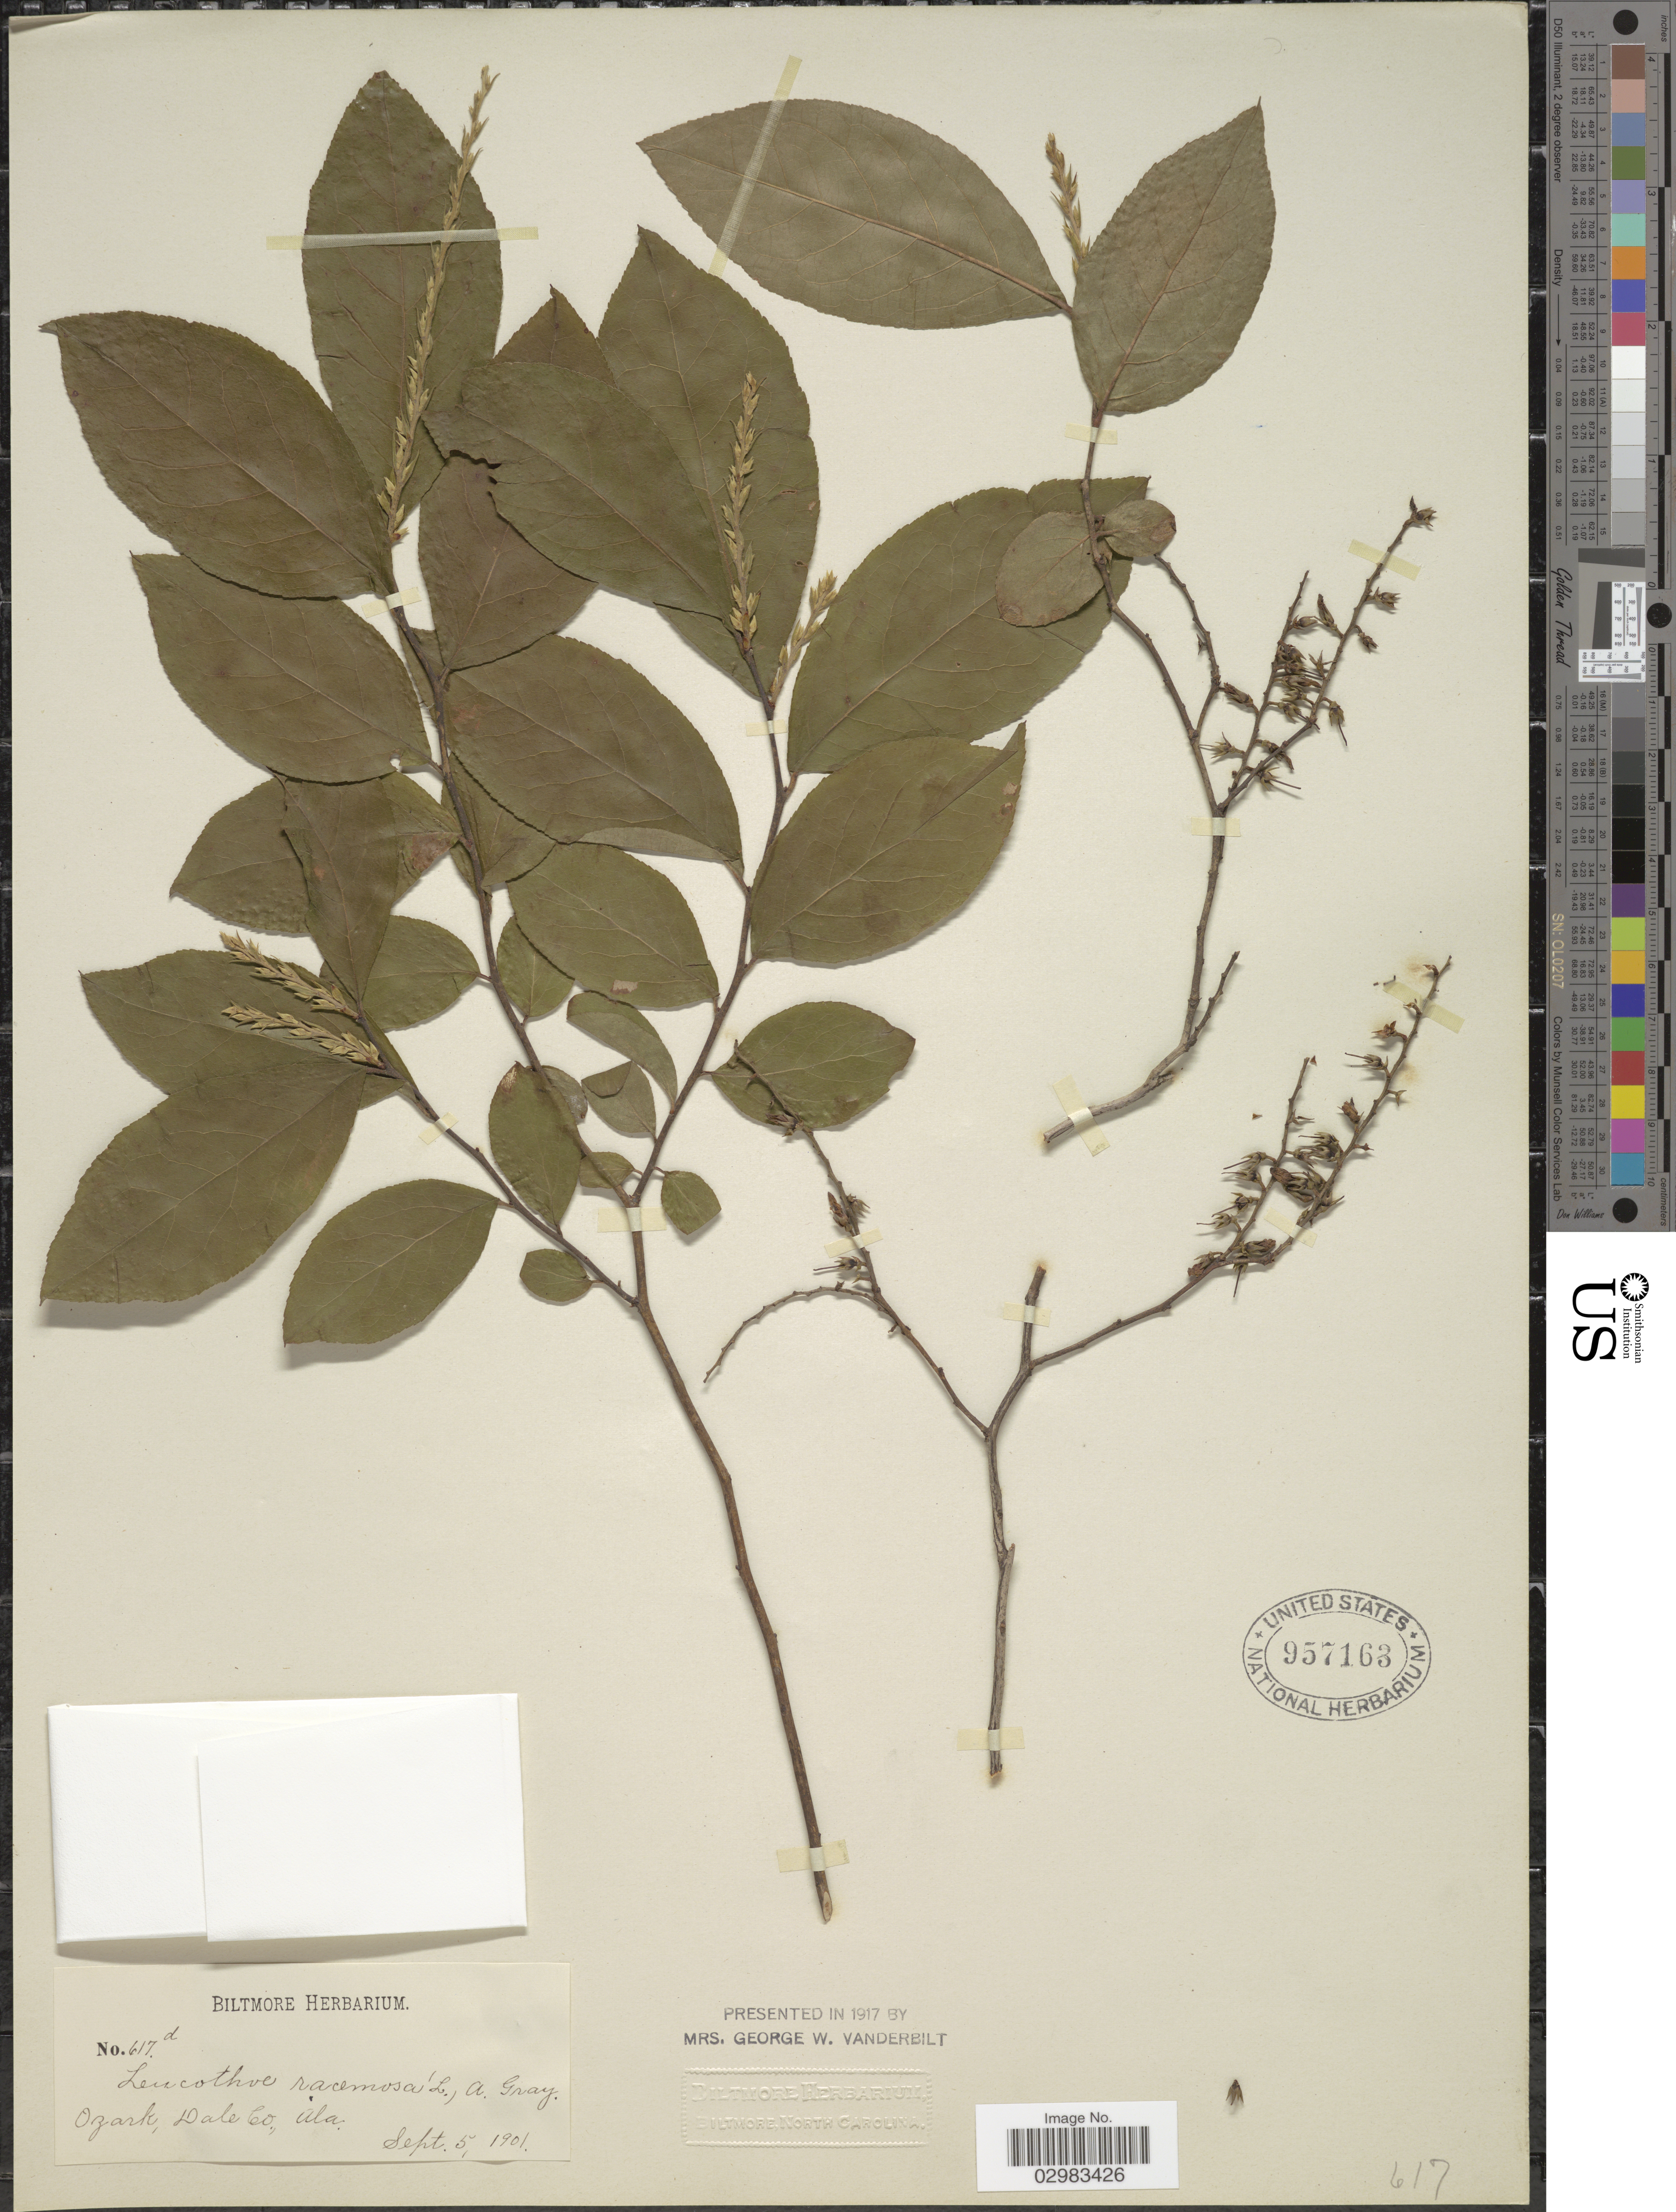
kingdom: Plantae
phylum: Tracheophyta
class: Magnoliopsida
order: Ericales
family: Ericaceae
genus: Leucothoe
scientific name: Leucothoë racemosa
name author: (L.) A. Gray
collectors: ex herb. Biltmore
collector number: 617d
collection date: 1901-09-05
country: United States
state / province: Alabama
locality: Ozark, Dale Co.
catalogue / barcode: US 957163